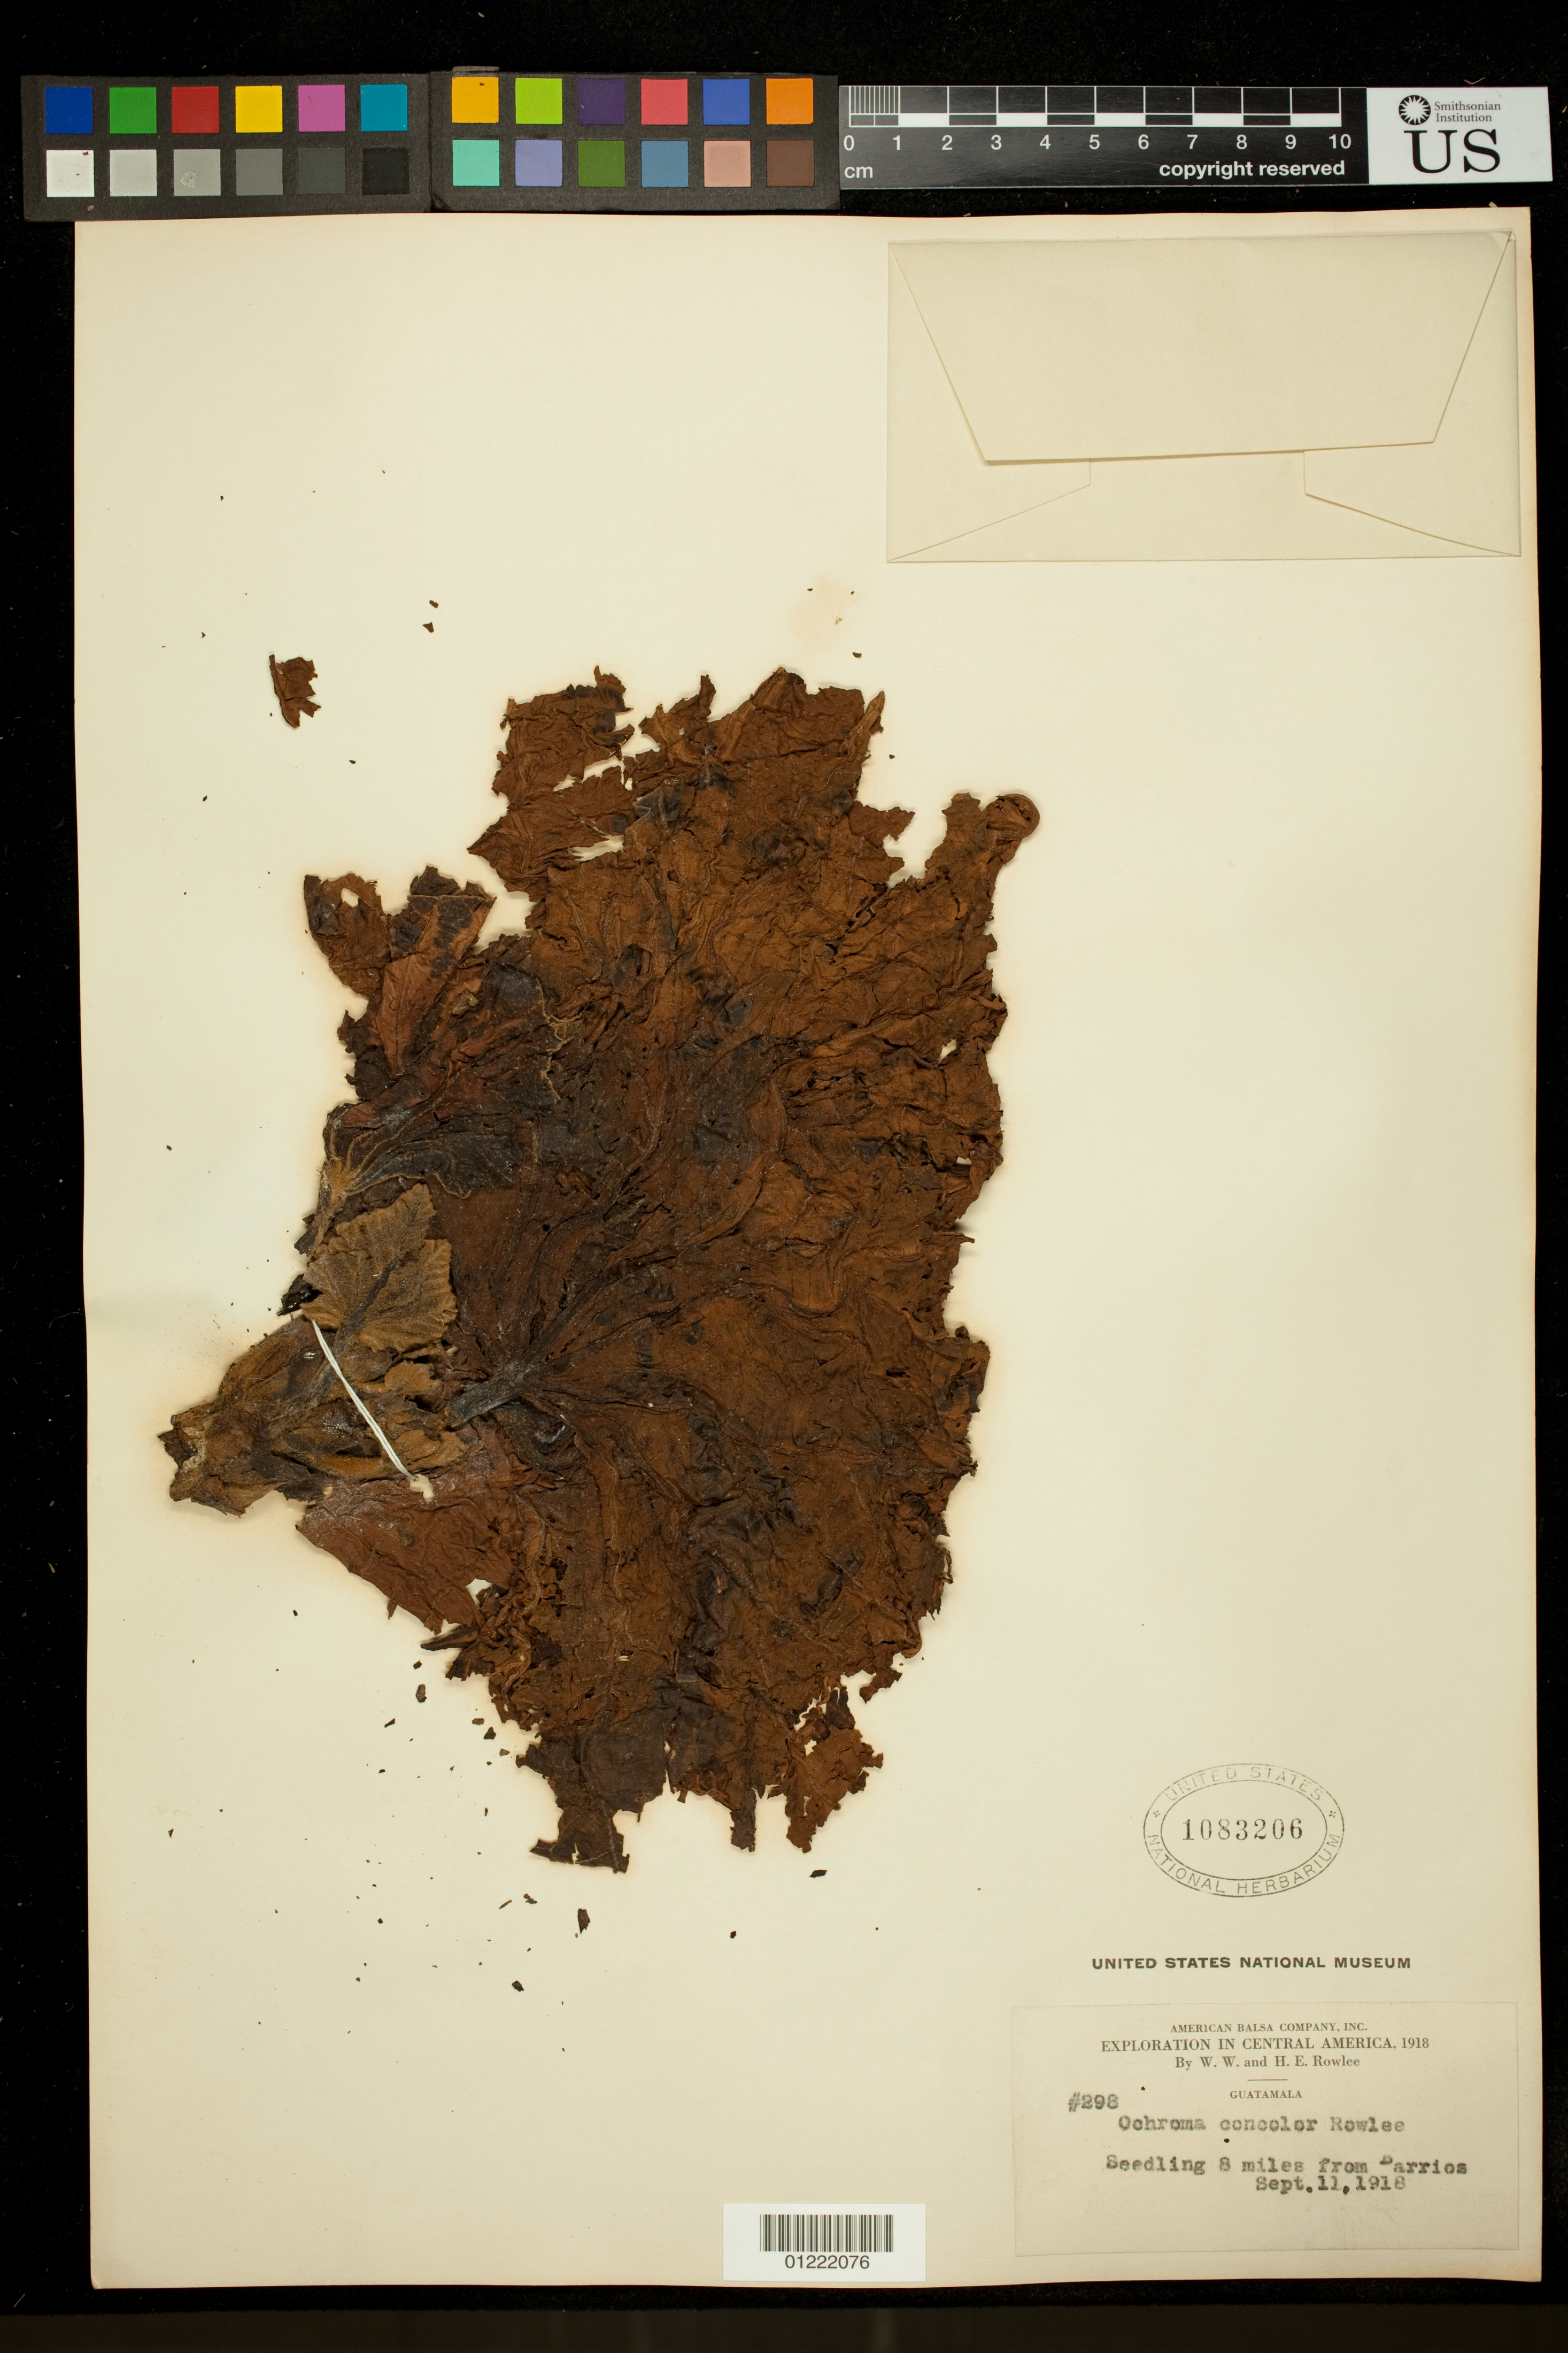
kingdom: Plantae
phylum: Tracheophyta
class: Magnoliopsida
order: Malvales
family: Malvaceae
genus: Ochroma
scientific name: Ochroma pyramidale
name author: (Cav. ex Lam.) Urb.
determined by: Dorr, L. J., (BOT), Smithsonian Institution - National Museum of Natural History (UNITED STATES)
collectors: W. W. Rowlee & H. E. Rowlee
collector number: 298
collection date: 1918-09-11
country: Guatemala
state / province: Izabal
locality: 8 miles from Barrios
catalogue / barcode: US 1083206